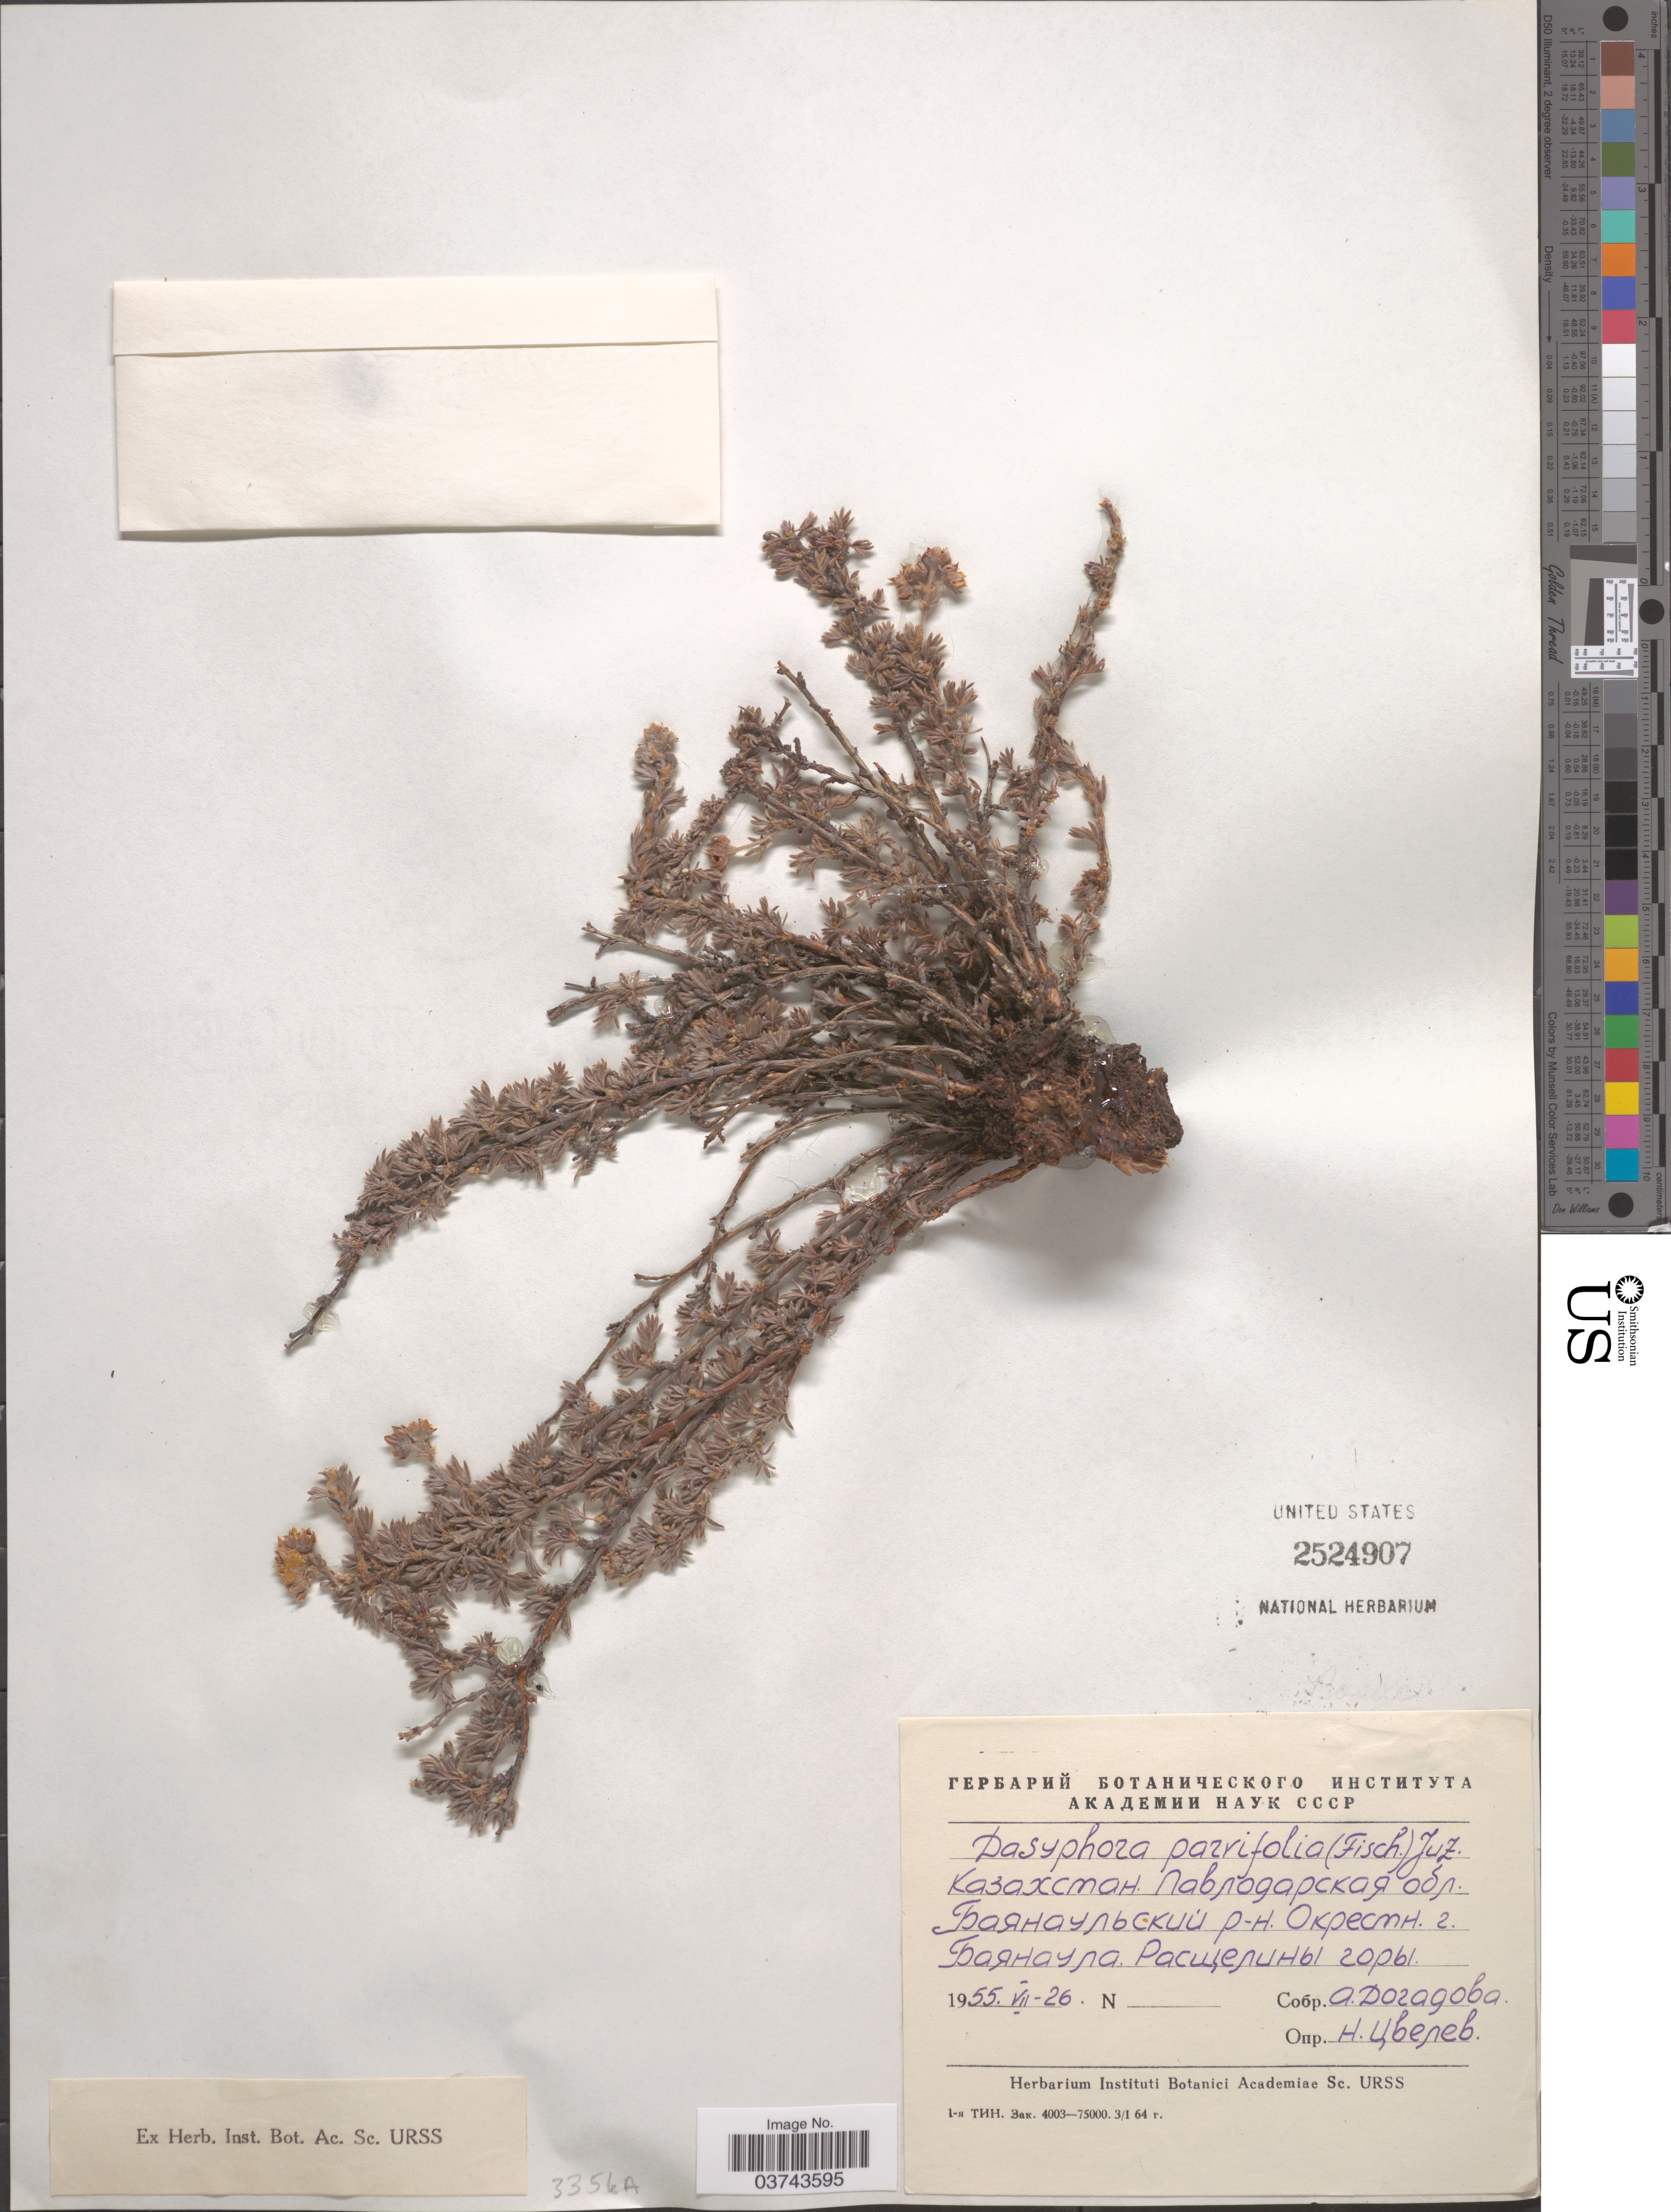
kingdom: Plantae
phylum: Tracheophyta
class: Magnoliopsida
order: Rosales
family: Rosaceae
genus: Dasiphora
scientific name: Dasiphora parvifolia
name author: (Fisch. ex Lehm.) Juz.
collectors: X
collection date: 1955-07-26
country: Kazakhstan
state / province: Paylodar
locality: Vicinity of Bayanaul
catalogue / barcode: US 2524907